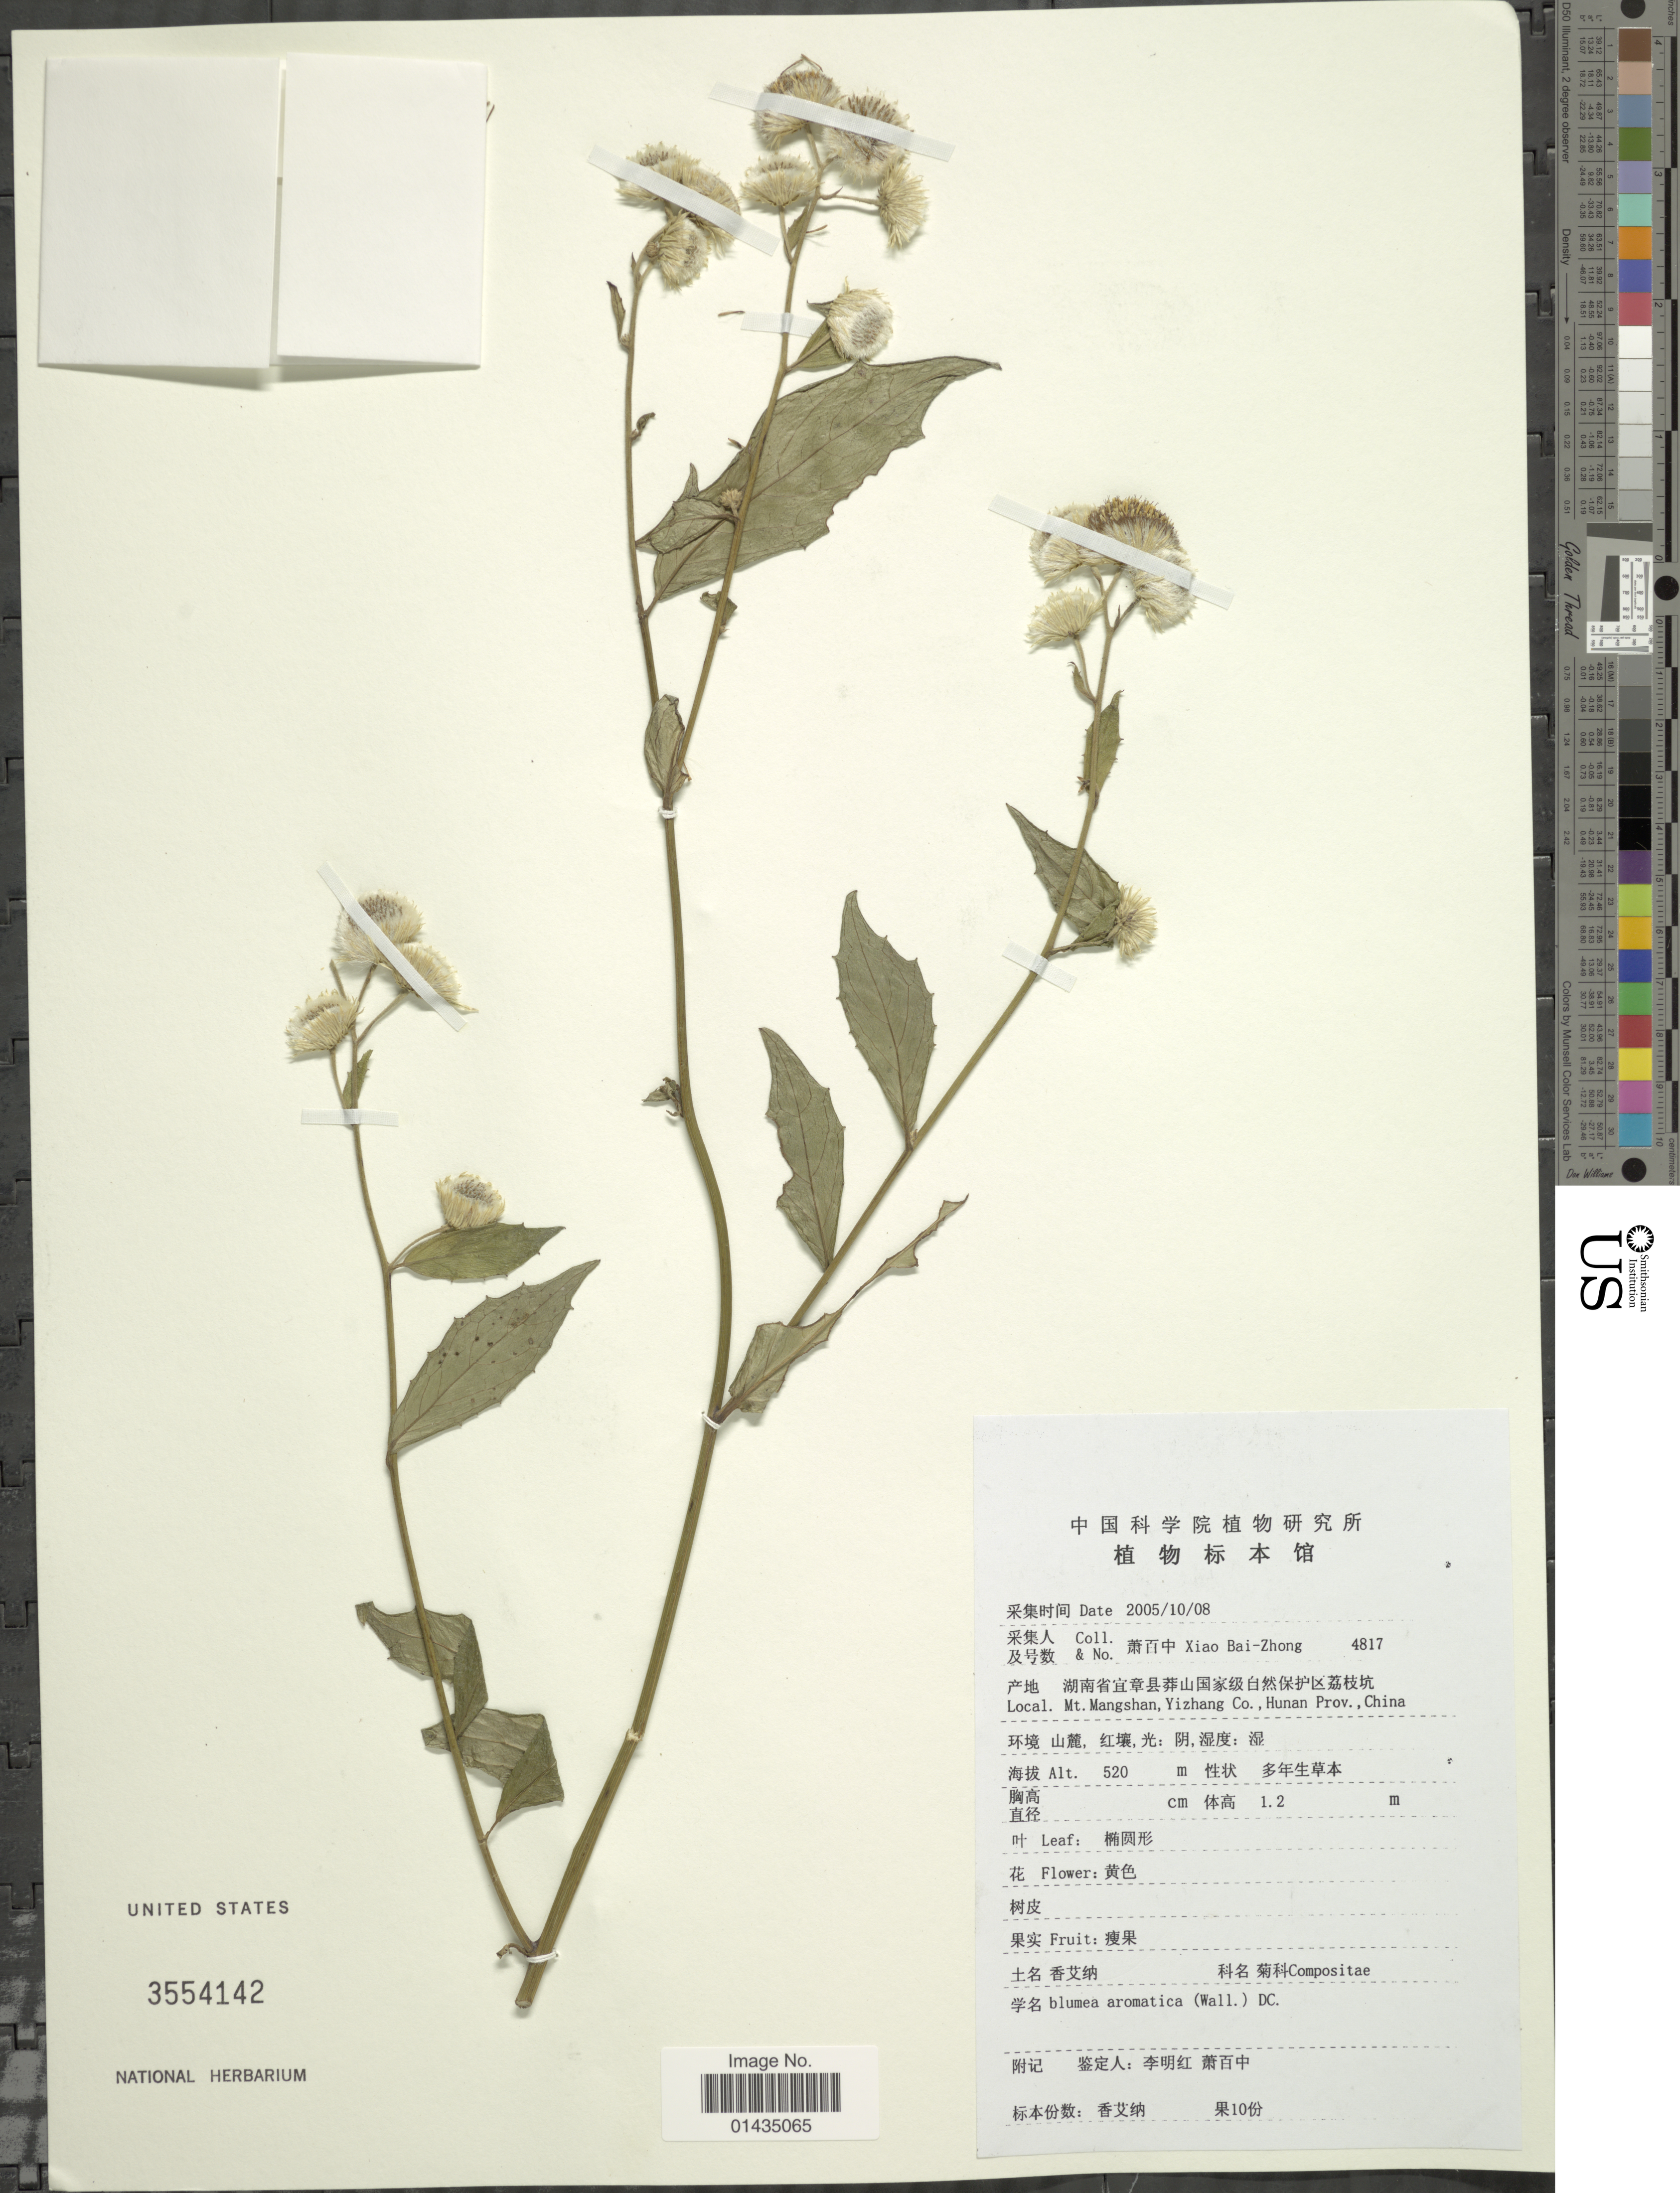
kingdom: Plantae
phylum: Tracheophyta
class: Magnoliopsida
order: Asterales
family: Asteraceae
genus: Blumea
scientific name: Blumea aromatica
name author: DC.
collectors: B. Z. Xiao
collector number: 4817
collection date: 2005-10-08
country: China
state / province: Hunan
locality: Mt. Mangshan, Yizhang Co.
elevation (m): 520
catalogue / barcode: US 3554142